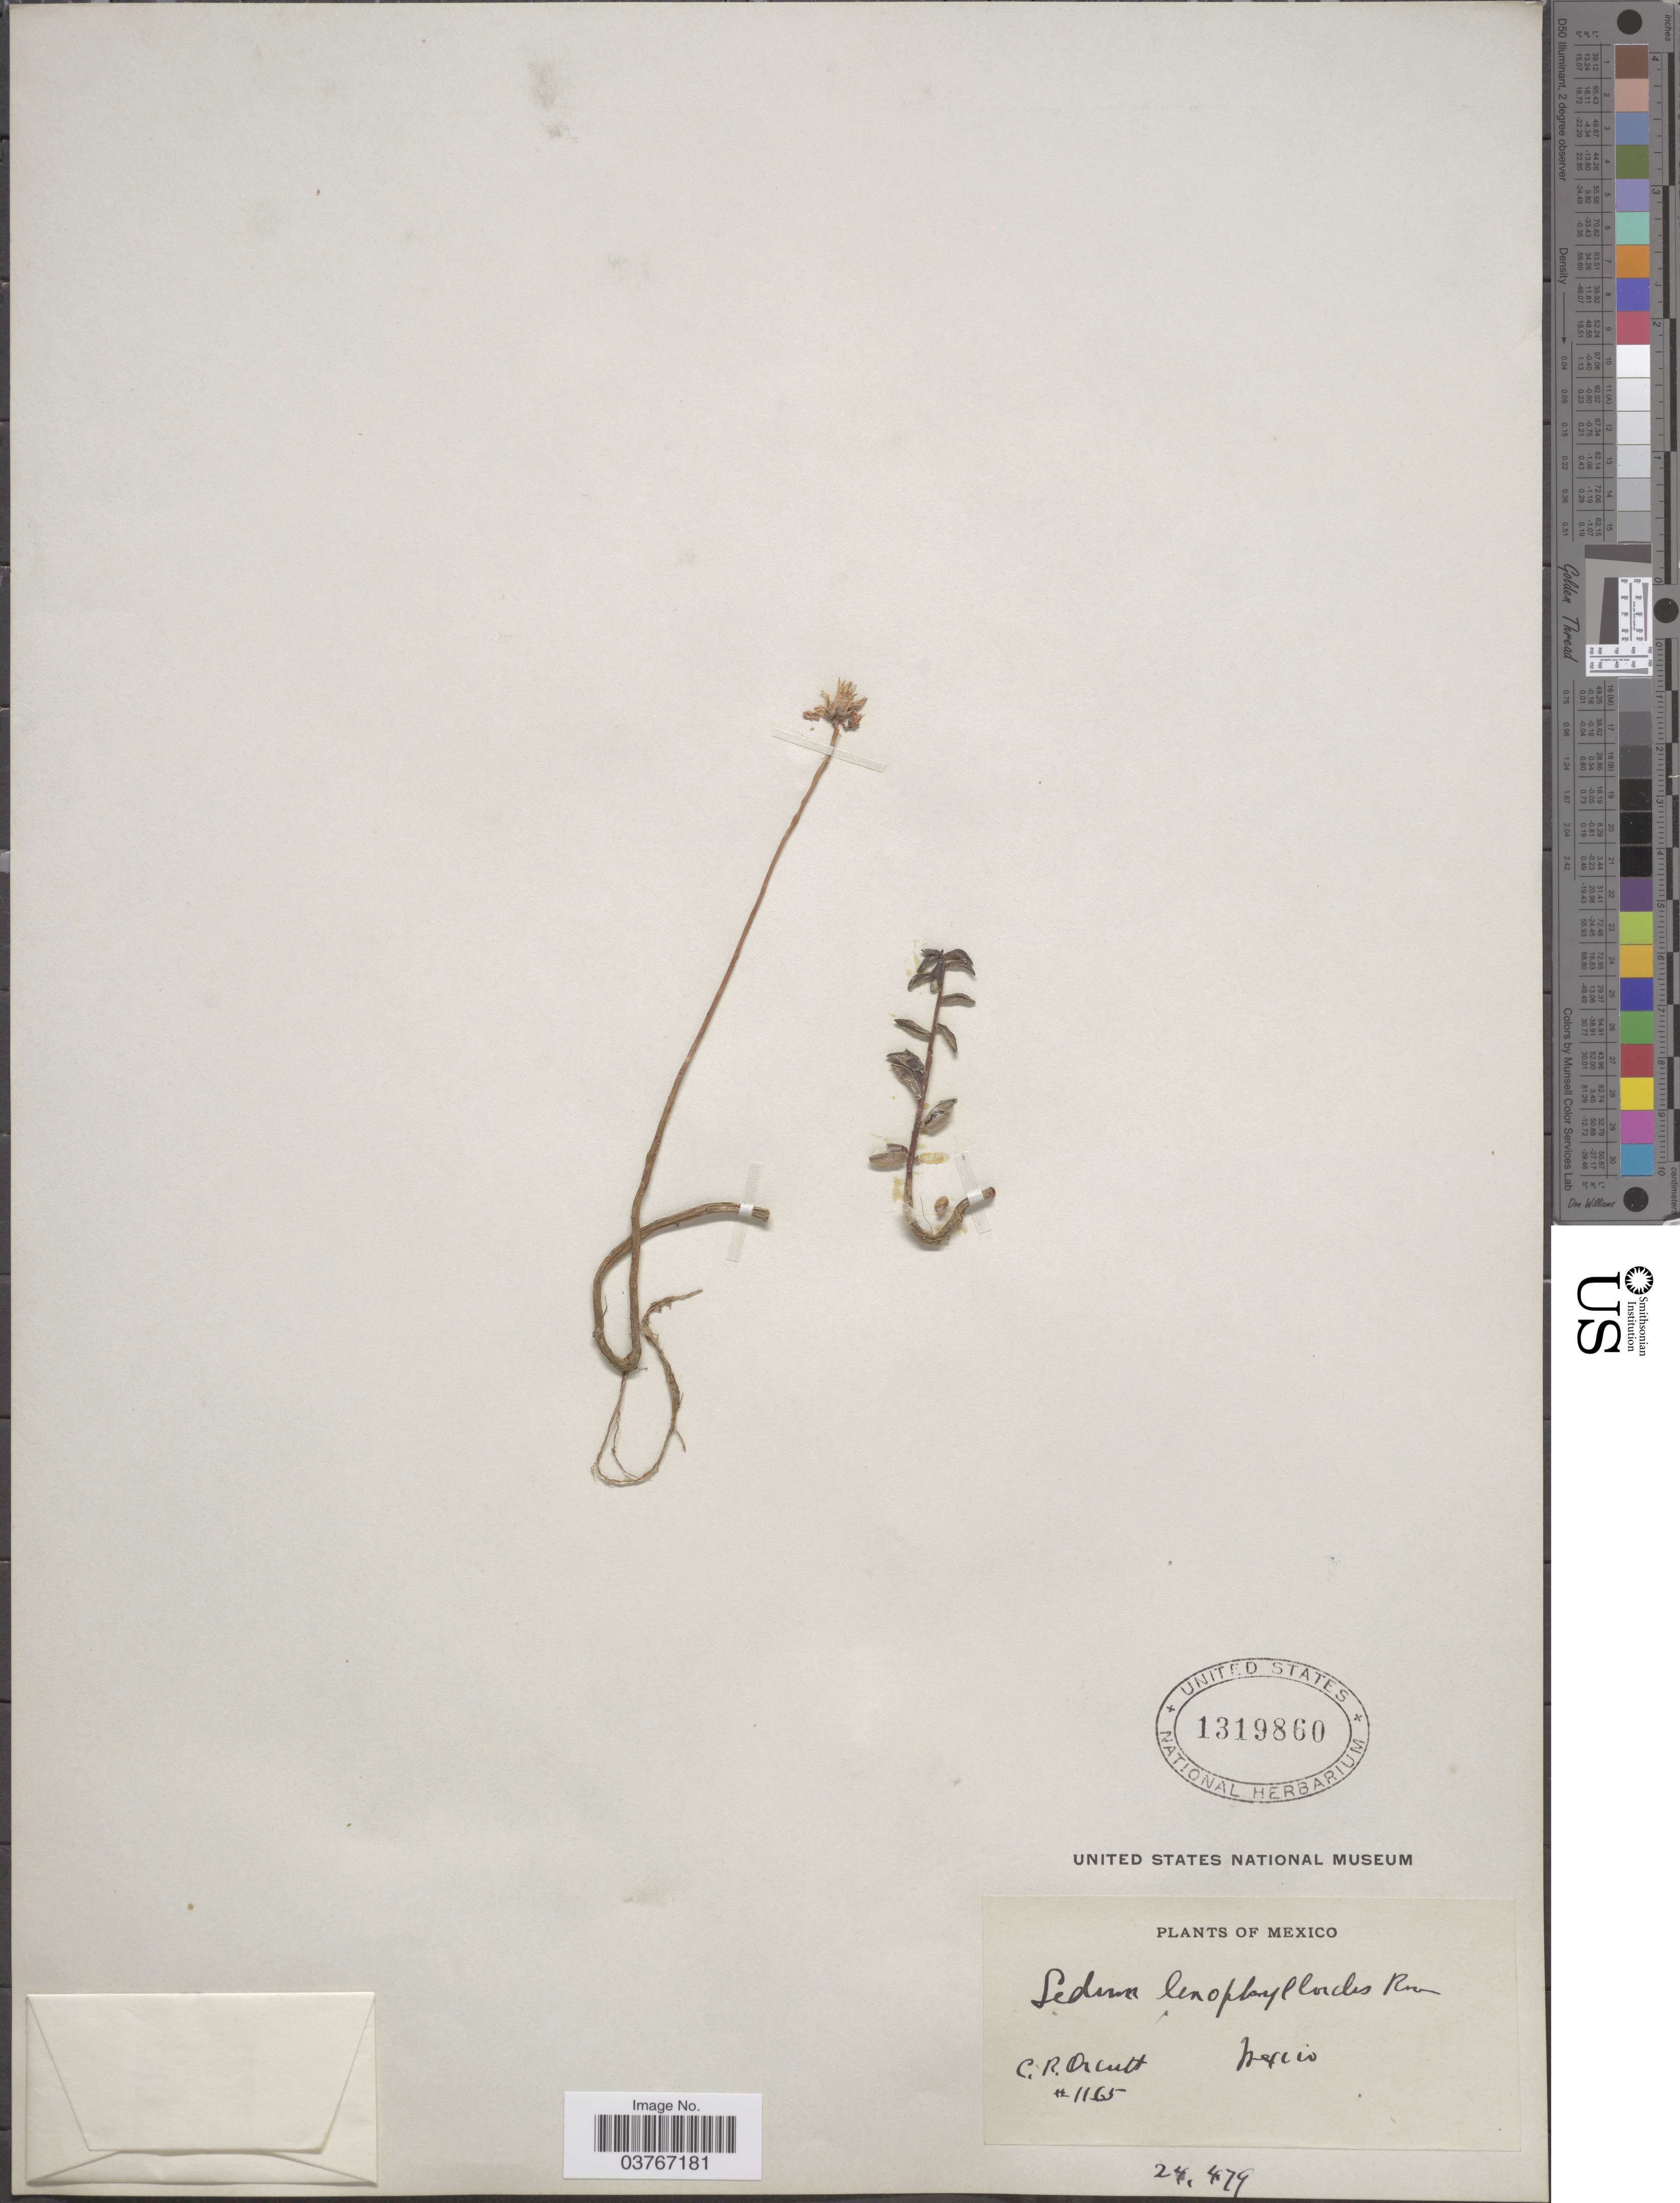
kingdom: Plantae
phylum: Tracheophyta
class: Magnoliopsida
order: Saxifragales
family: Crassulaceae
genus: Sedum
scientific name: Sedum lenophylloides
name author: Rose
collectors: C. R. Orcutt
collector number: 1165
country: Mexico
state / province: México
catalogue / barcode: US 1319860